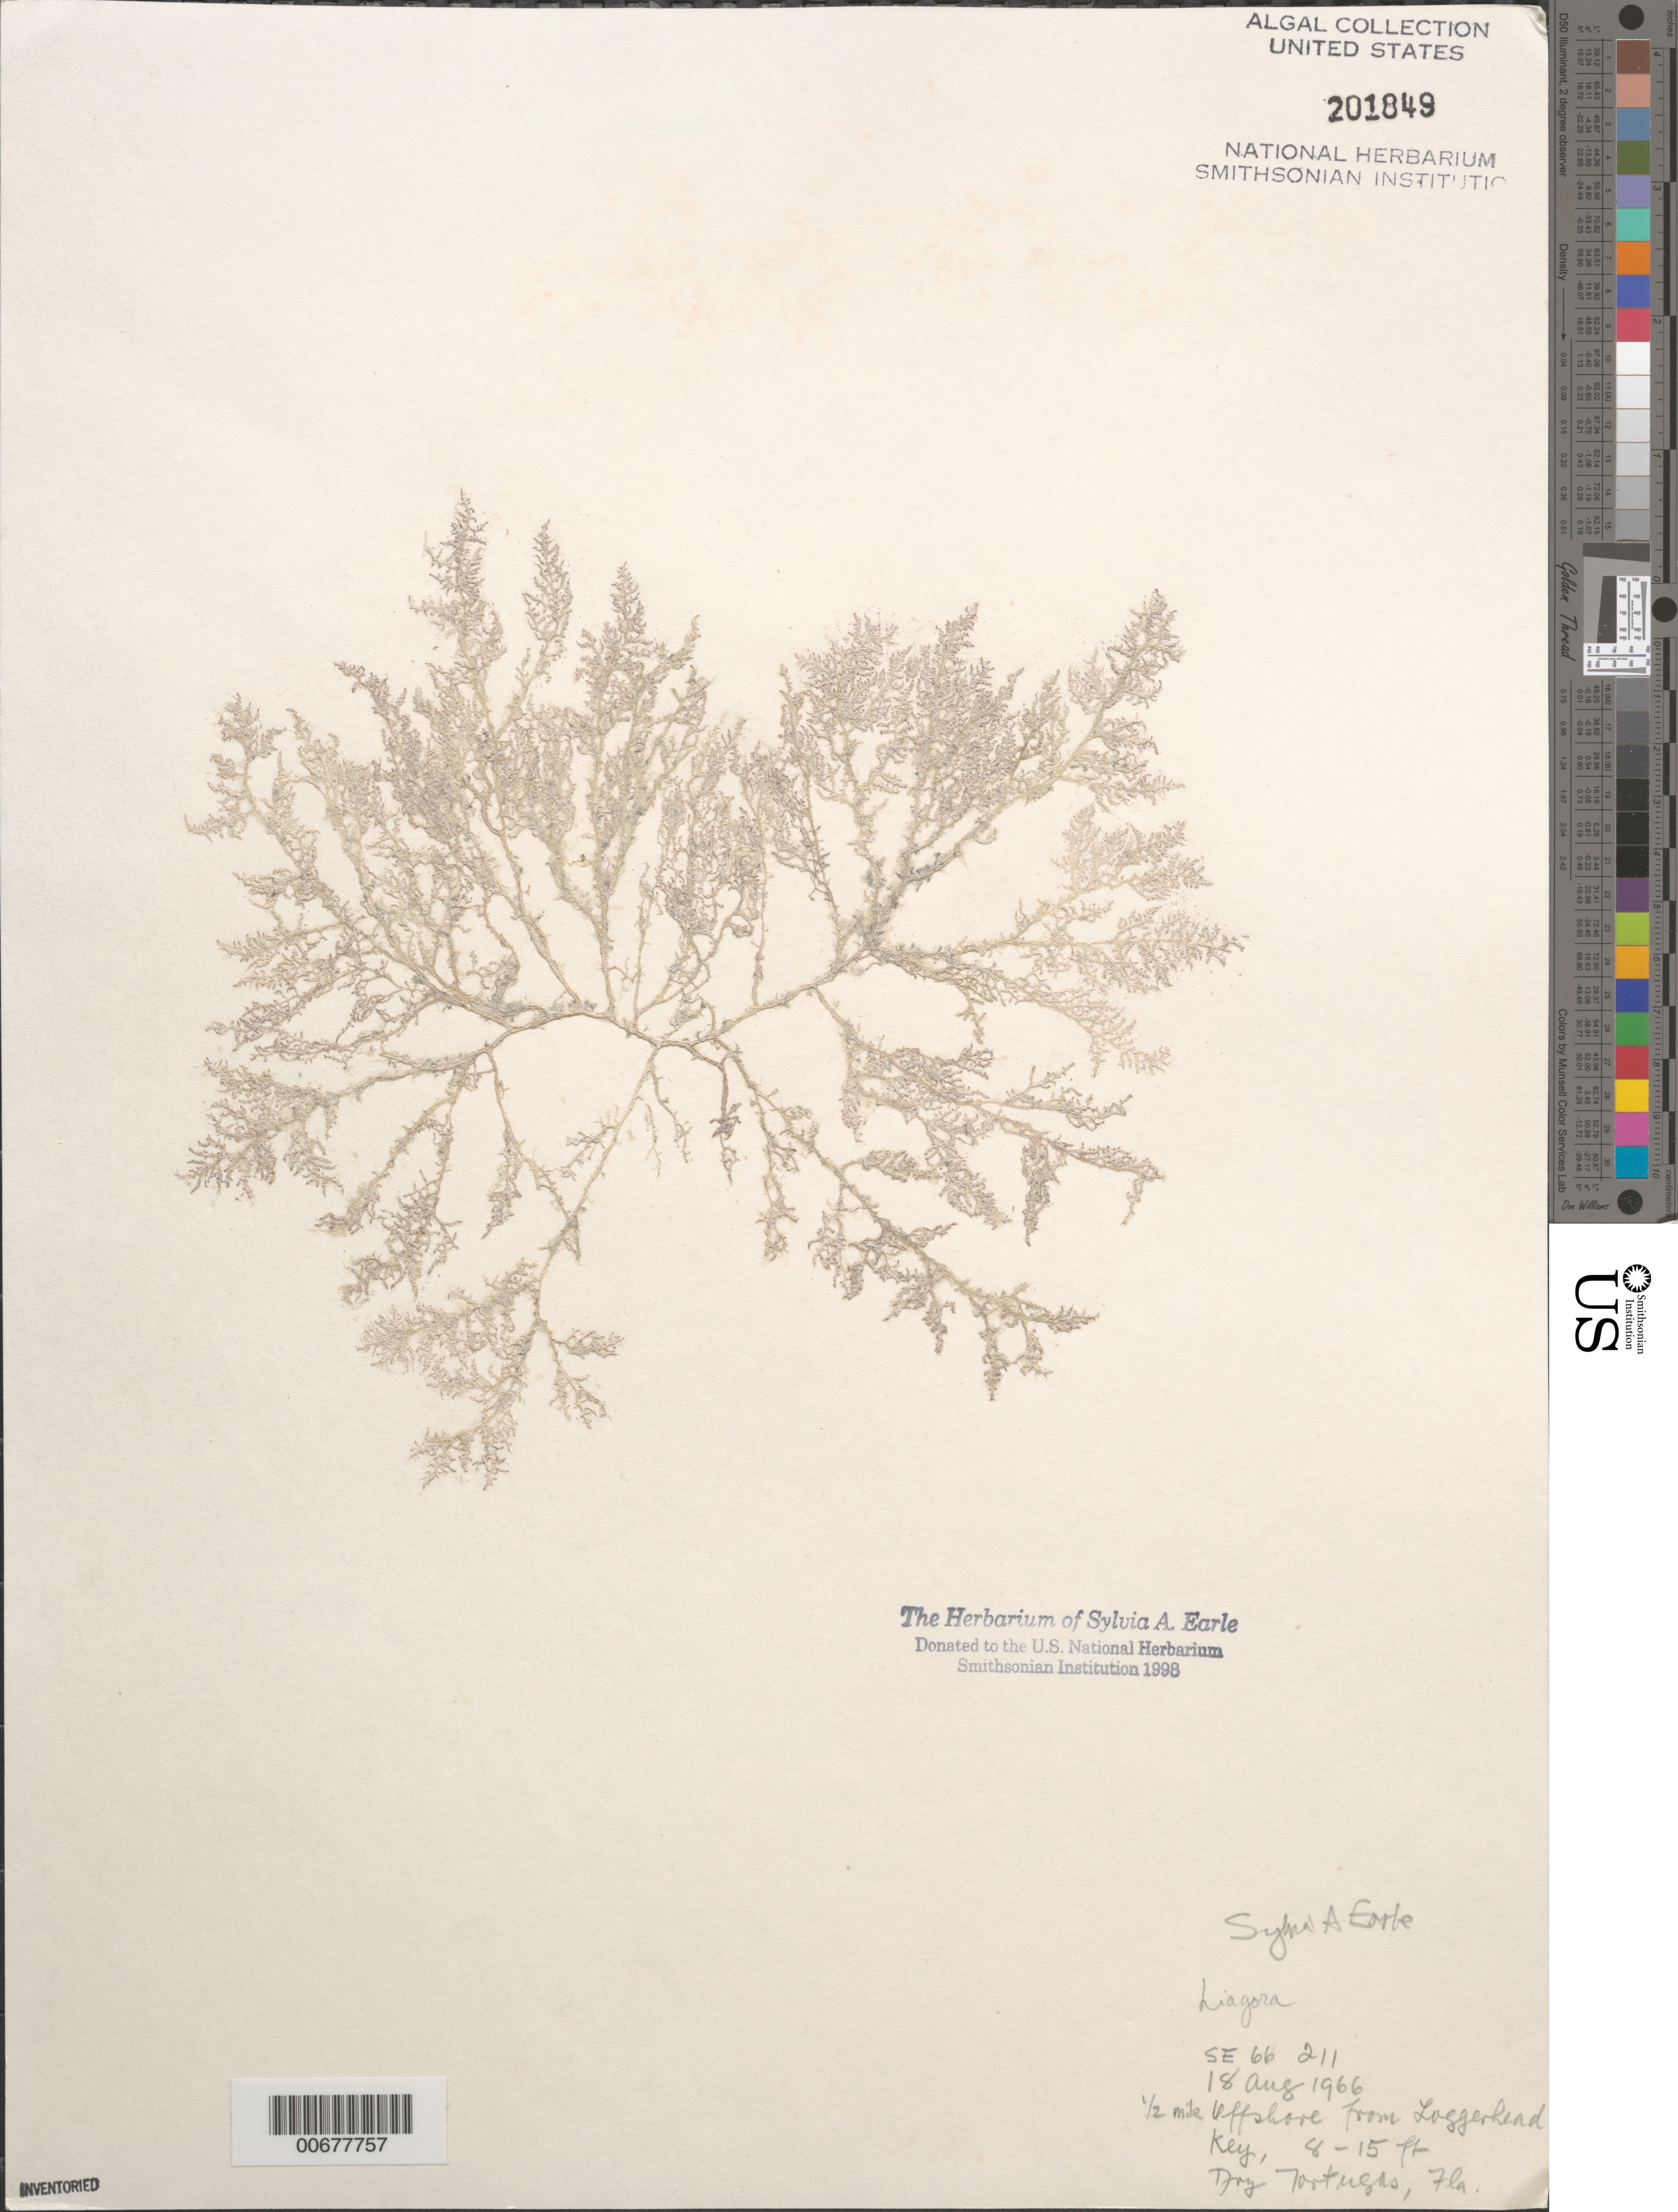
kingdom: Plantae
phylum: Rhodophyta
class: Florideophyceae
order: Nemaliales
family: Liagoraceae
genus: Liagora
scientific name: Liagora sp.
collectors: S. A. Earle & G. W. Mead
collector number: SE 66211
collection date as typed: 18 Aug 1966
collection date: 1966-08-18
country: United States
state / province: Florida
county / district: Monroe County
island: Dry Tortugas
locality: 1/2 mile off Loggerhead Key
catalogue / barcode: US 201849